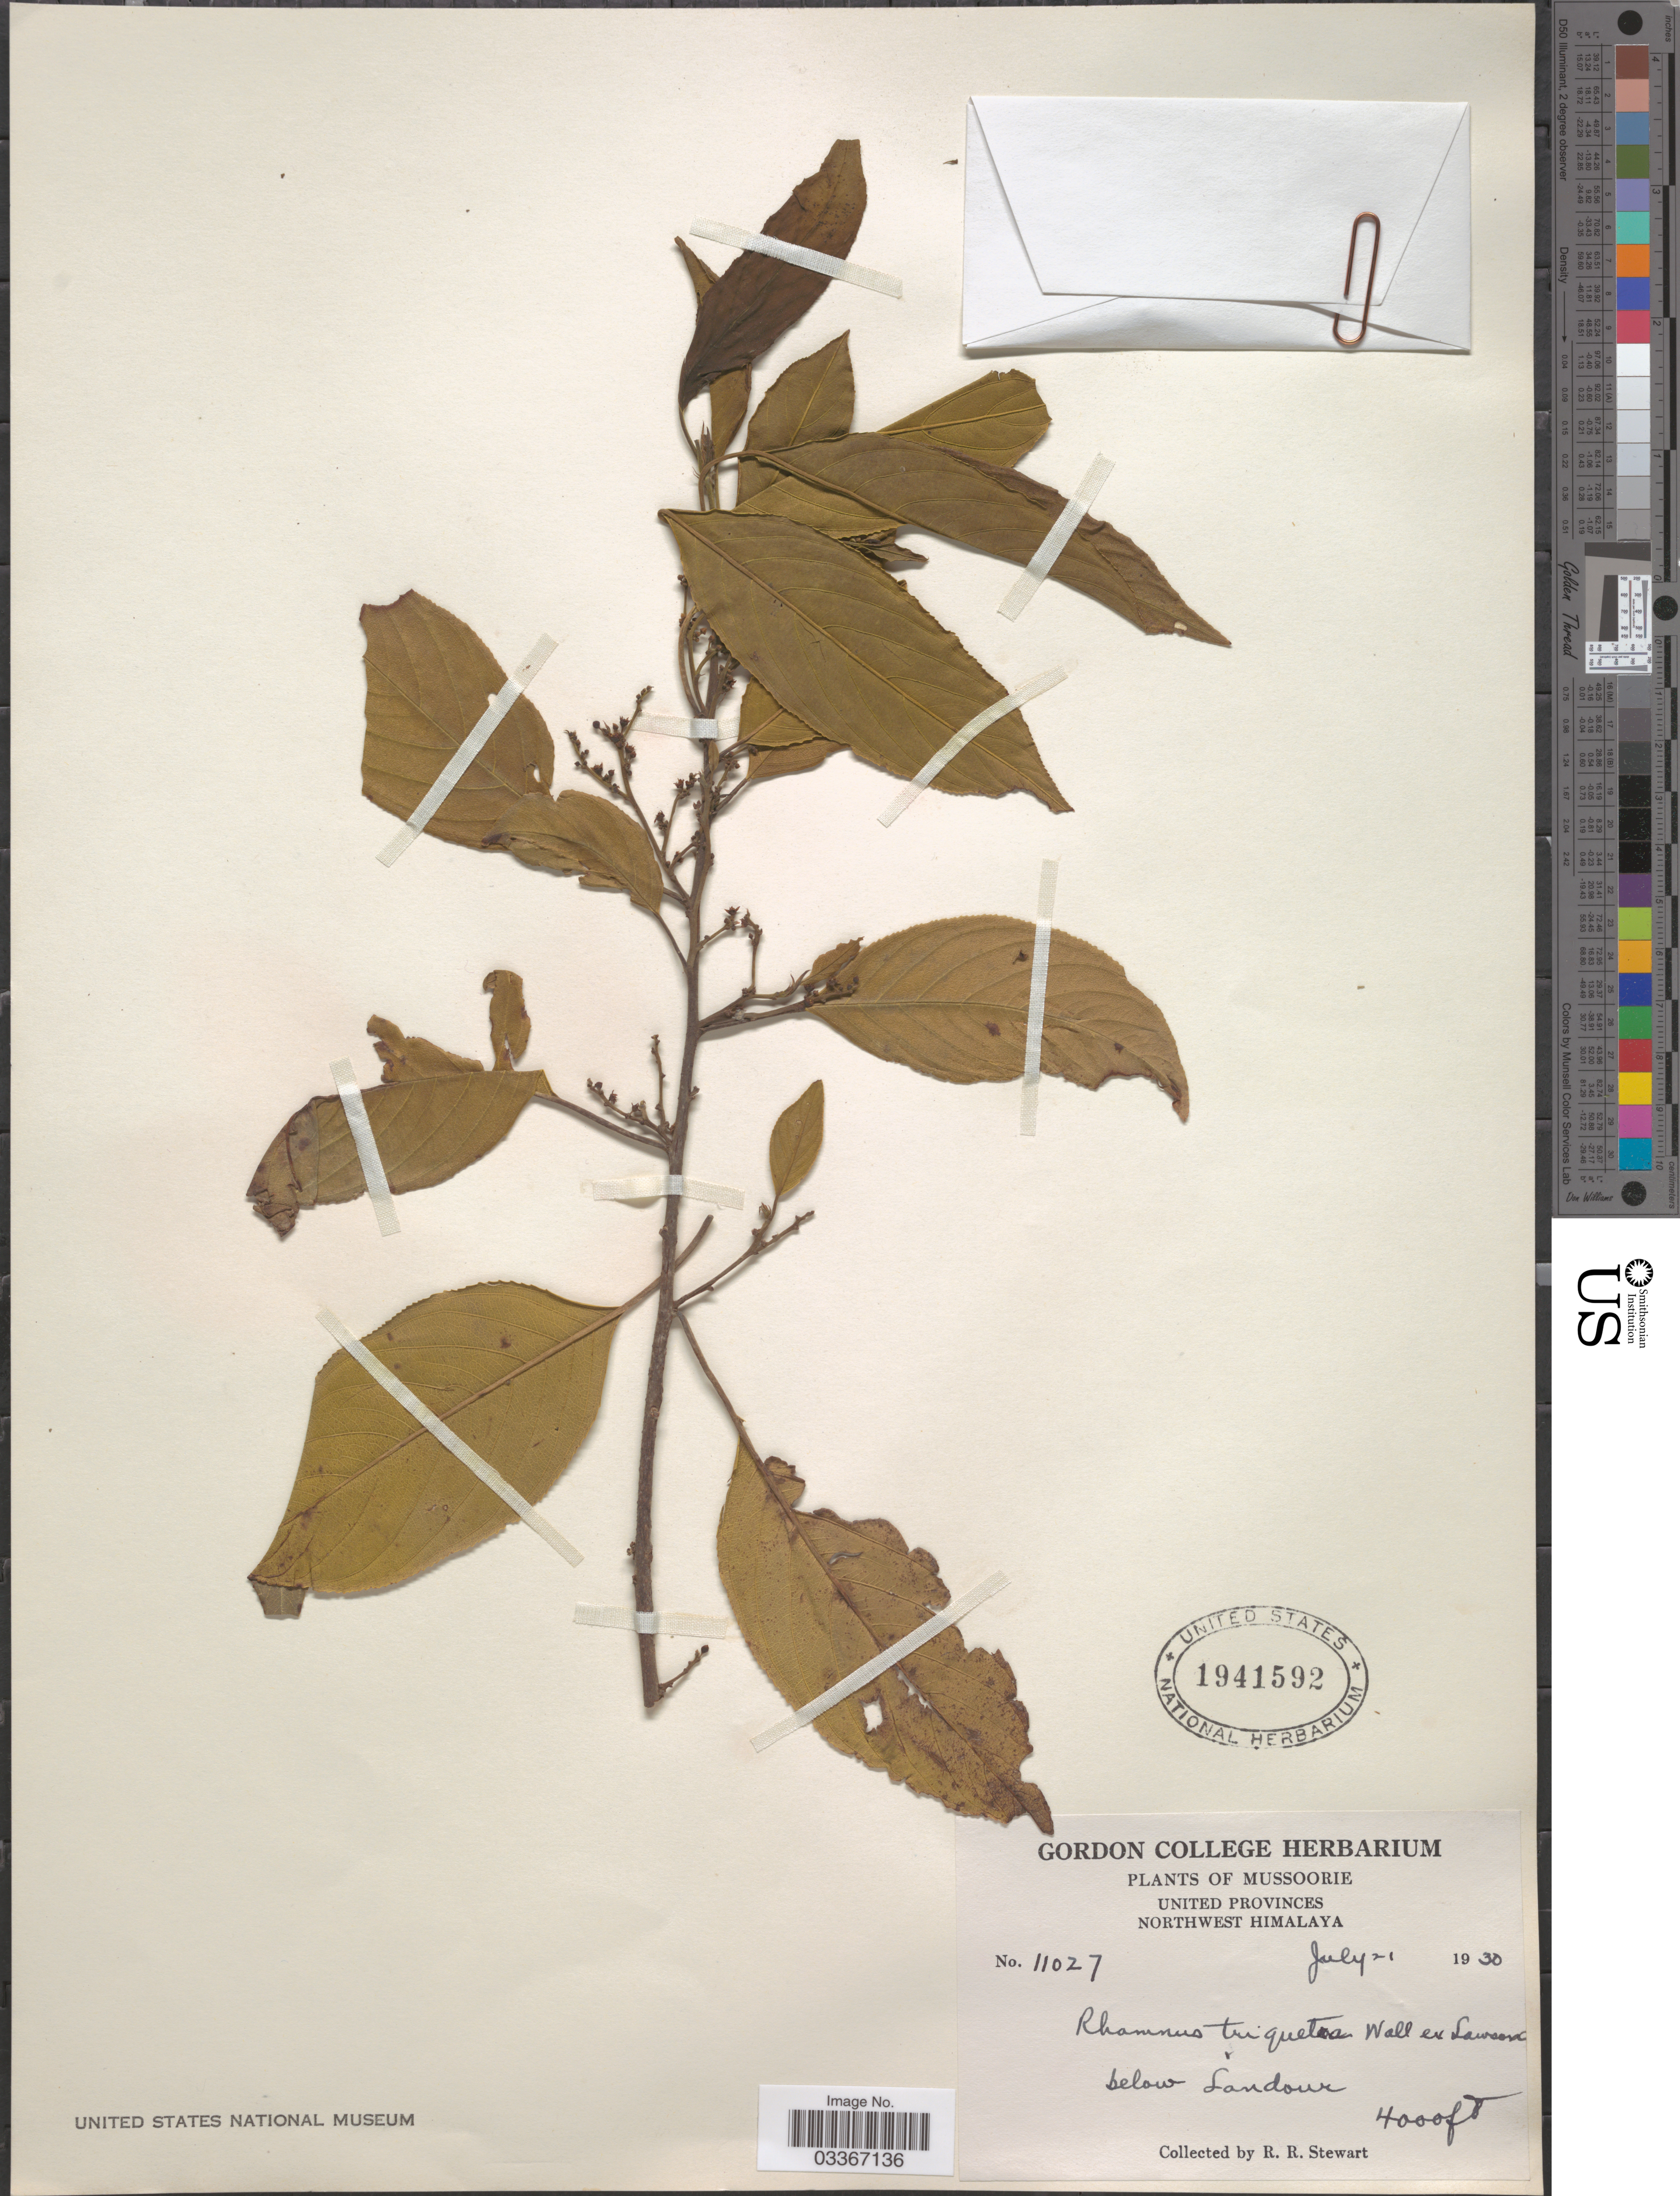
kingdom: Plantae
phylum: Tracheophyta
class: Magnoliopsida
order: Rosales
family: Rhamnaceae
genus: Rhamnus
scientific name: Rhamnus triquetra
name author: (Wall.) Brandis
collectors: R. Stewart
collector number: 11027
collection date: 1930-07-21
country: India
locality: Mussourie. United Provinces. Northwest Himalaya. Below Landour.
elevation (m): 1219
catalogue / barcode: US 1941592